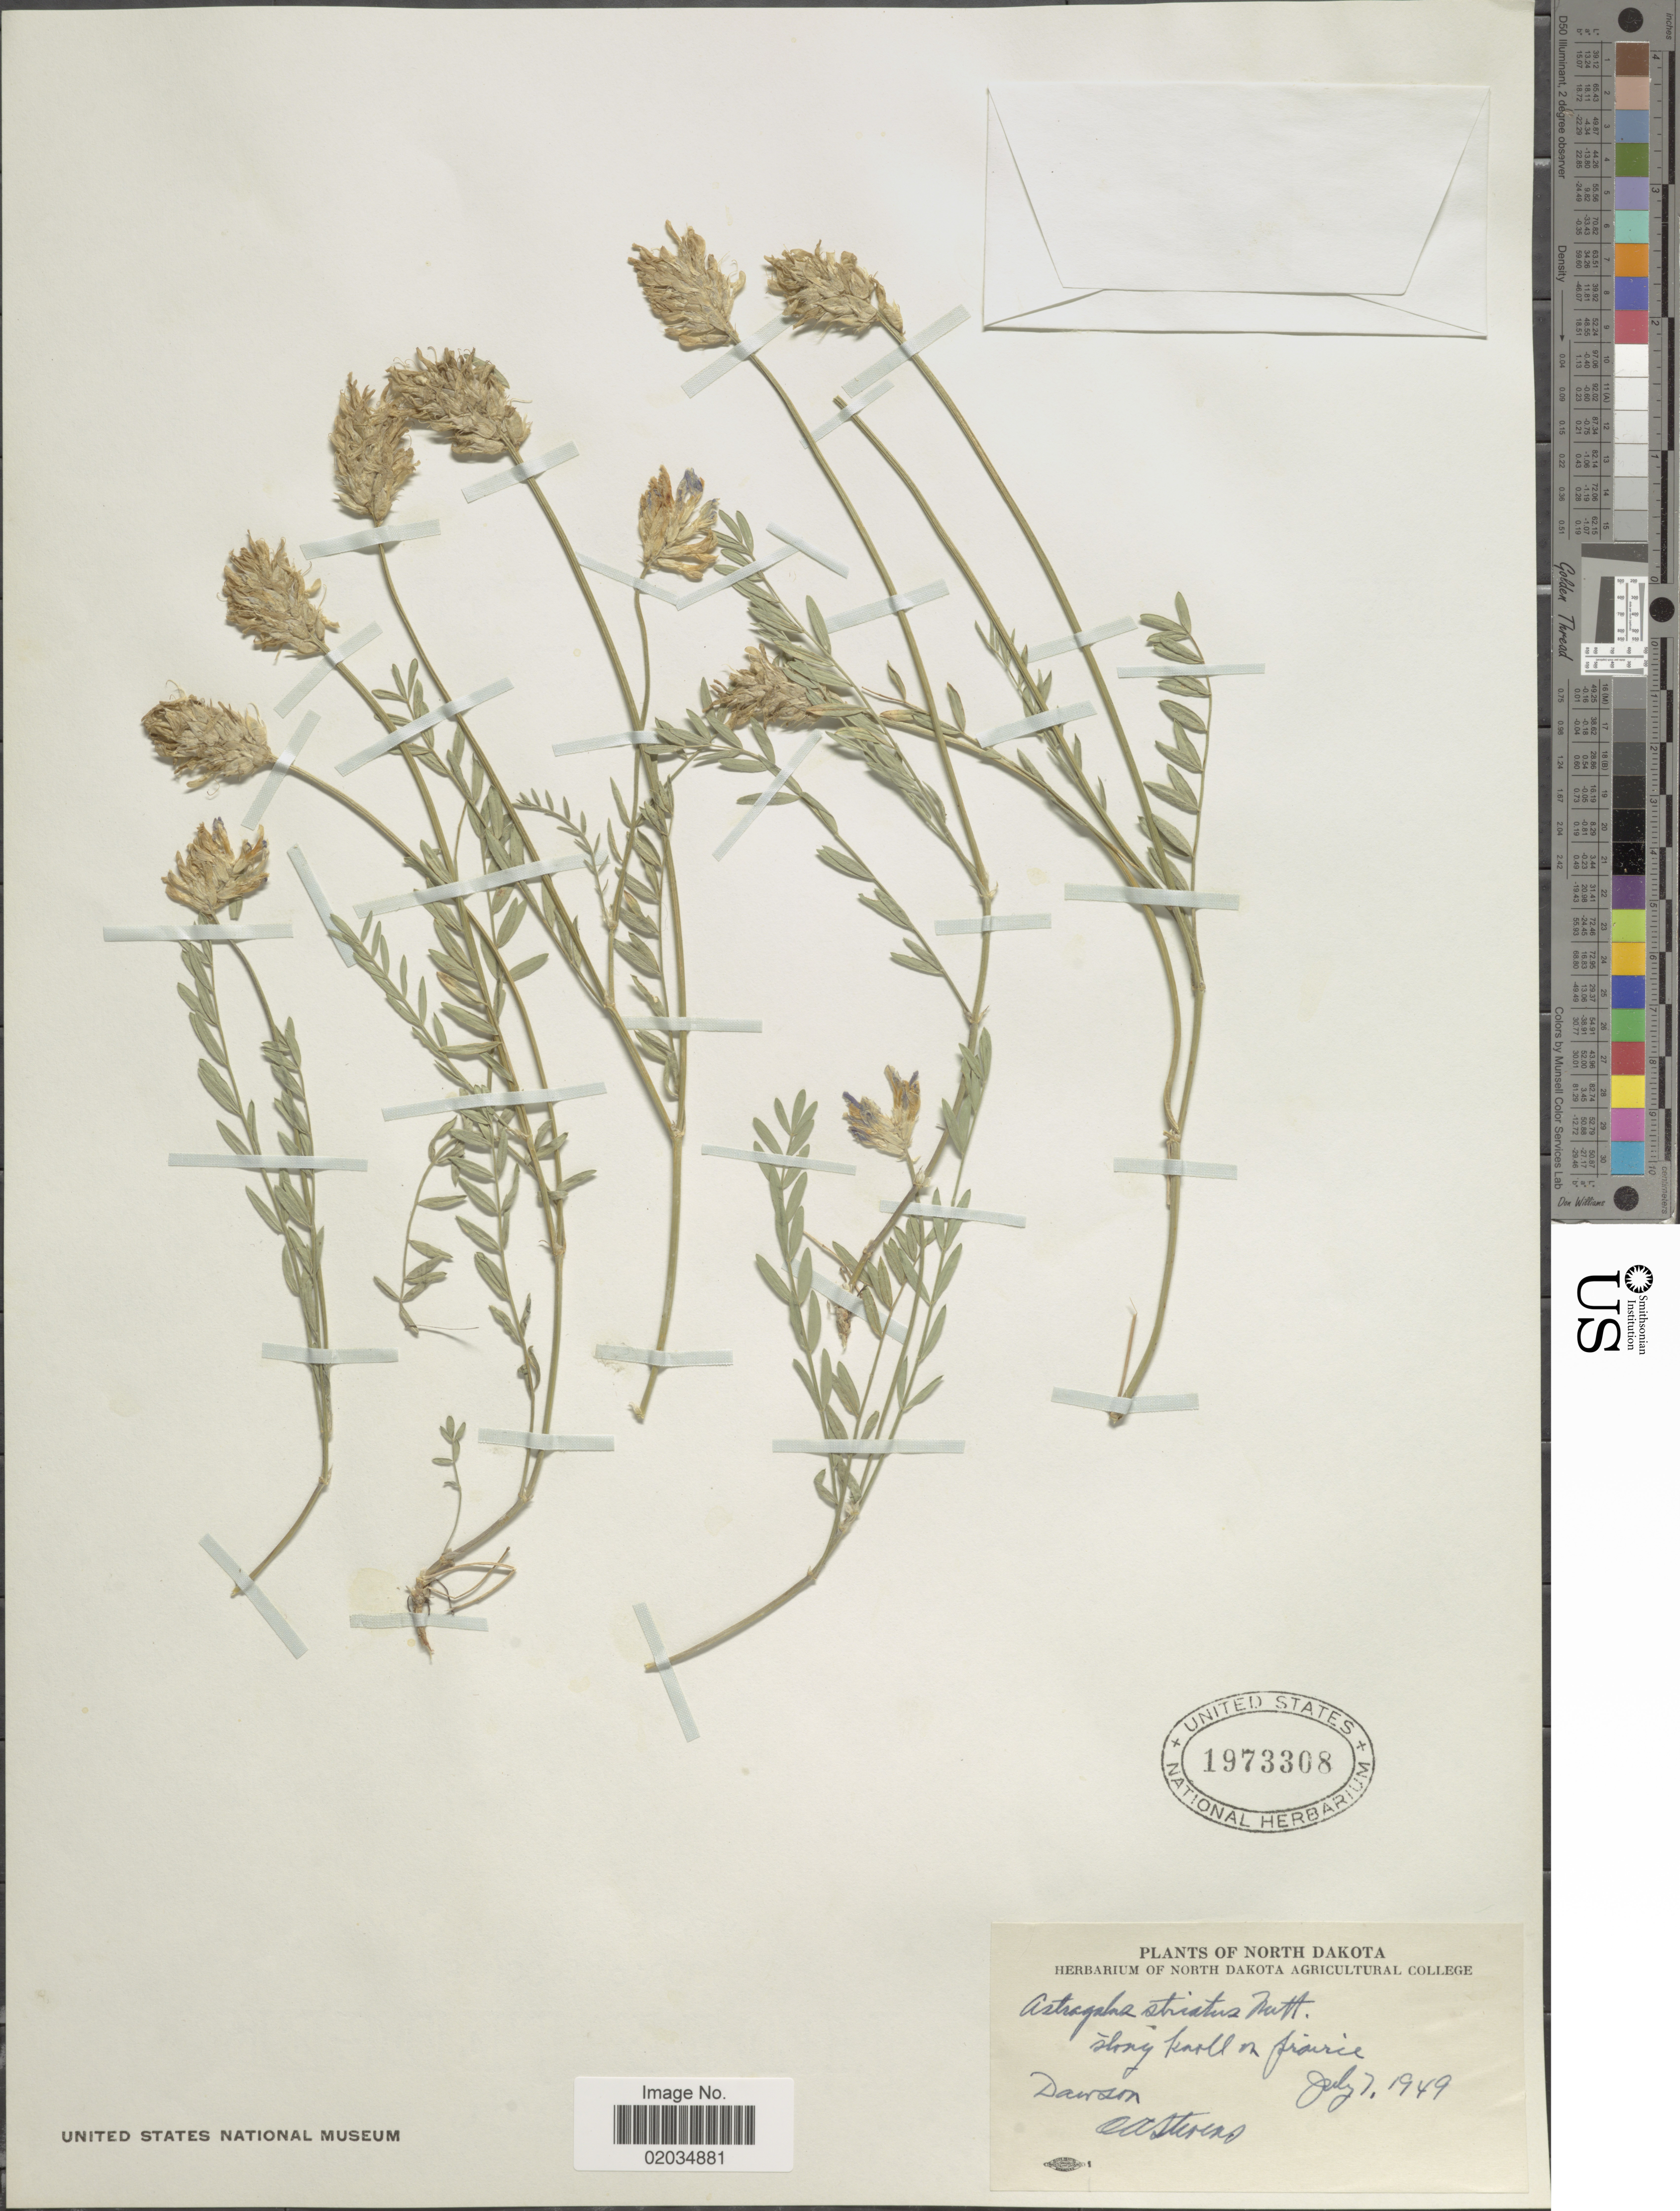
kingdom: Plantae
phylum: Tracheophyta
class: Magnoliopsida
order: Fabales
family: Fabaceae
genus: Astragalus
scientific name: Astragalus adsurgens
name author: Pall.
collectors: O. A. Stevens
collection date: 1949-07-07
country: United States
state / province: North Dakota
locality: Dawson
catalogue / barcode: US 1973308